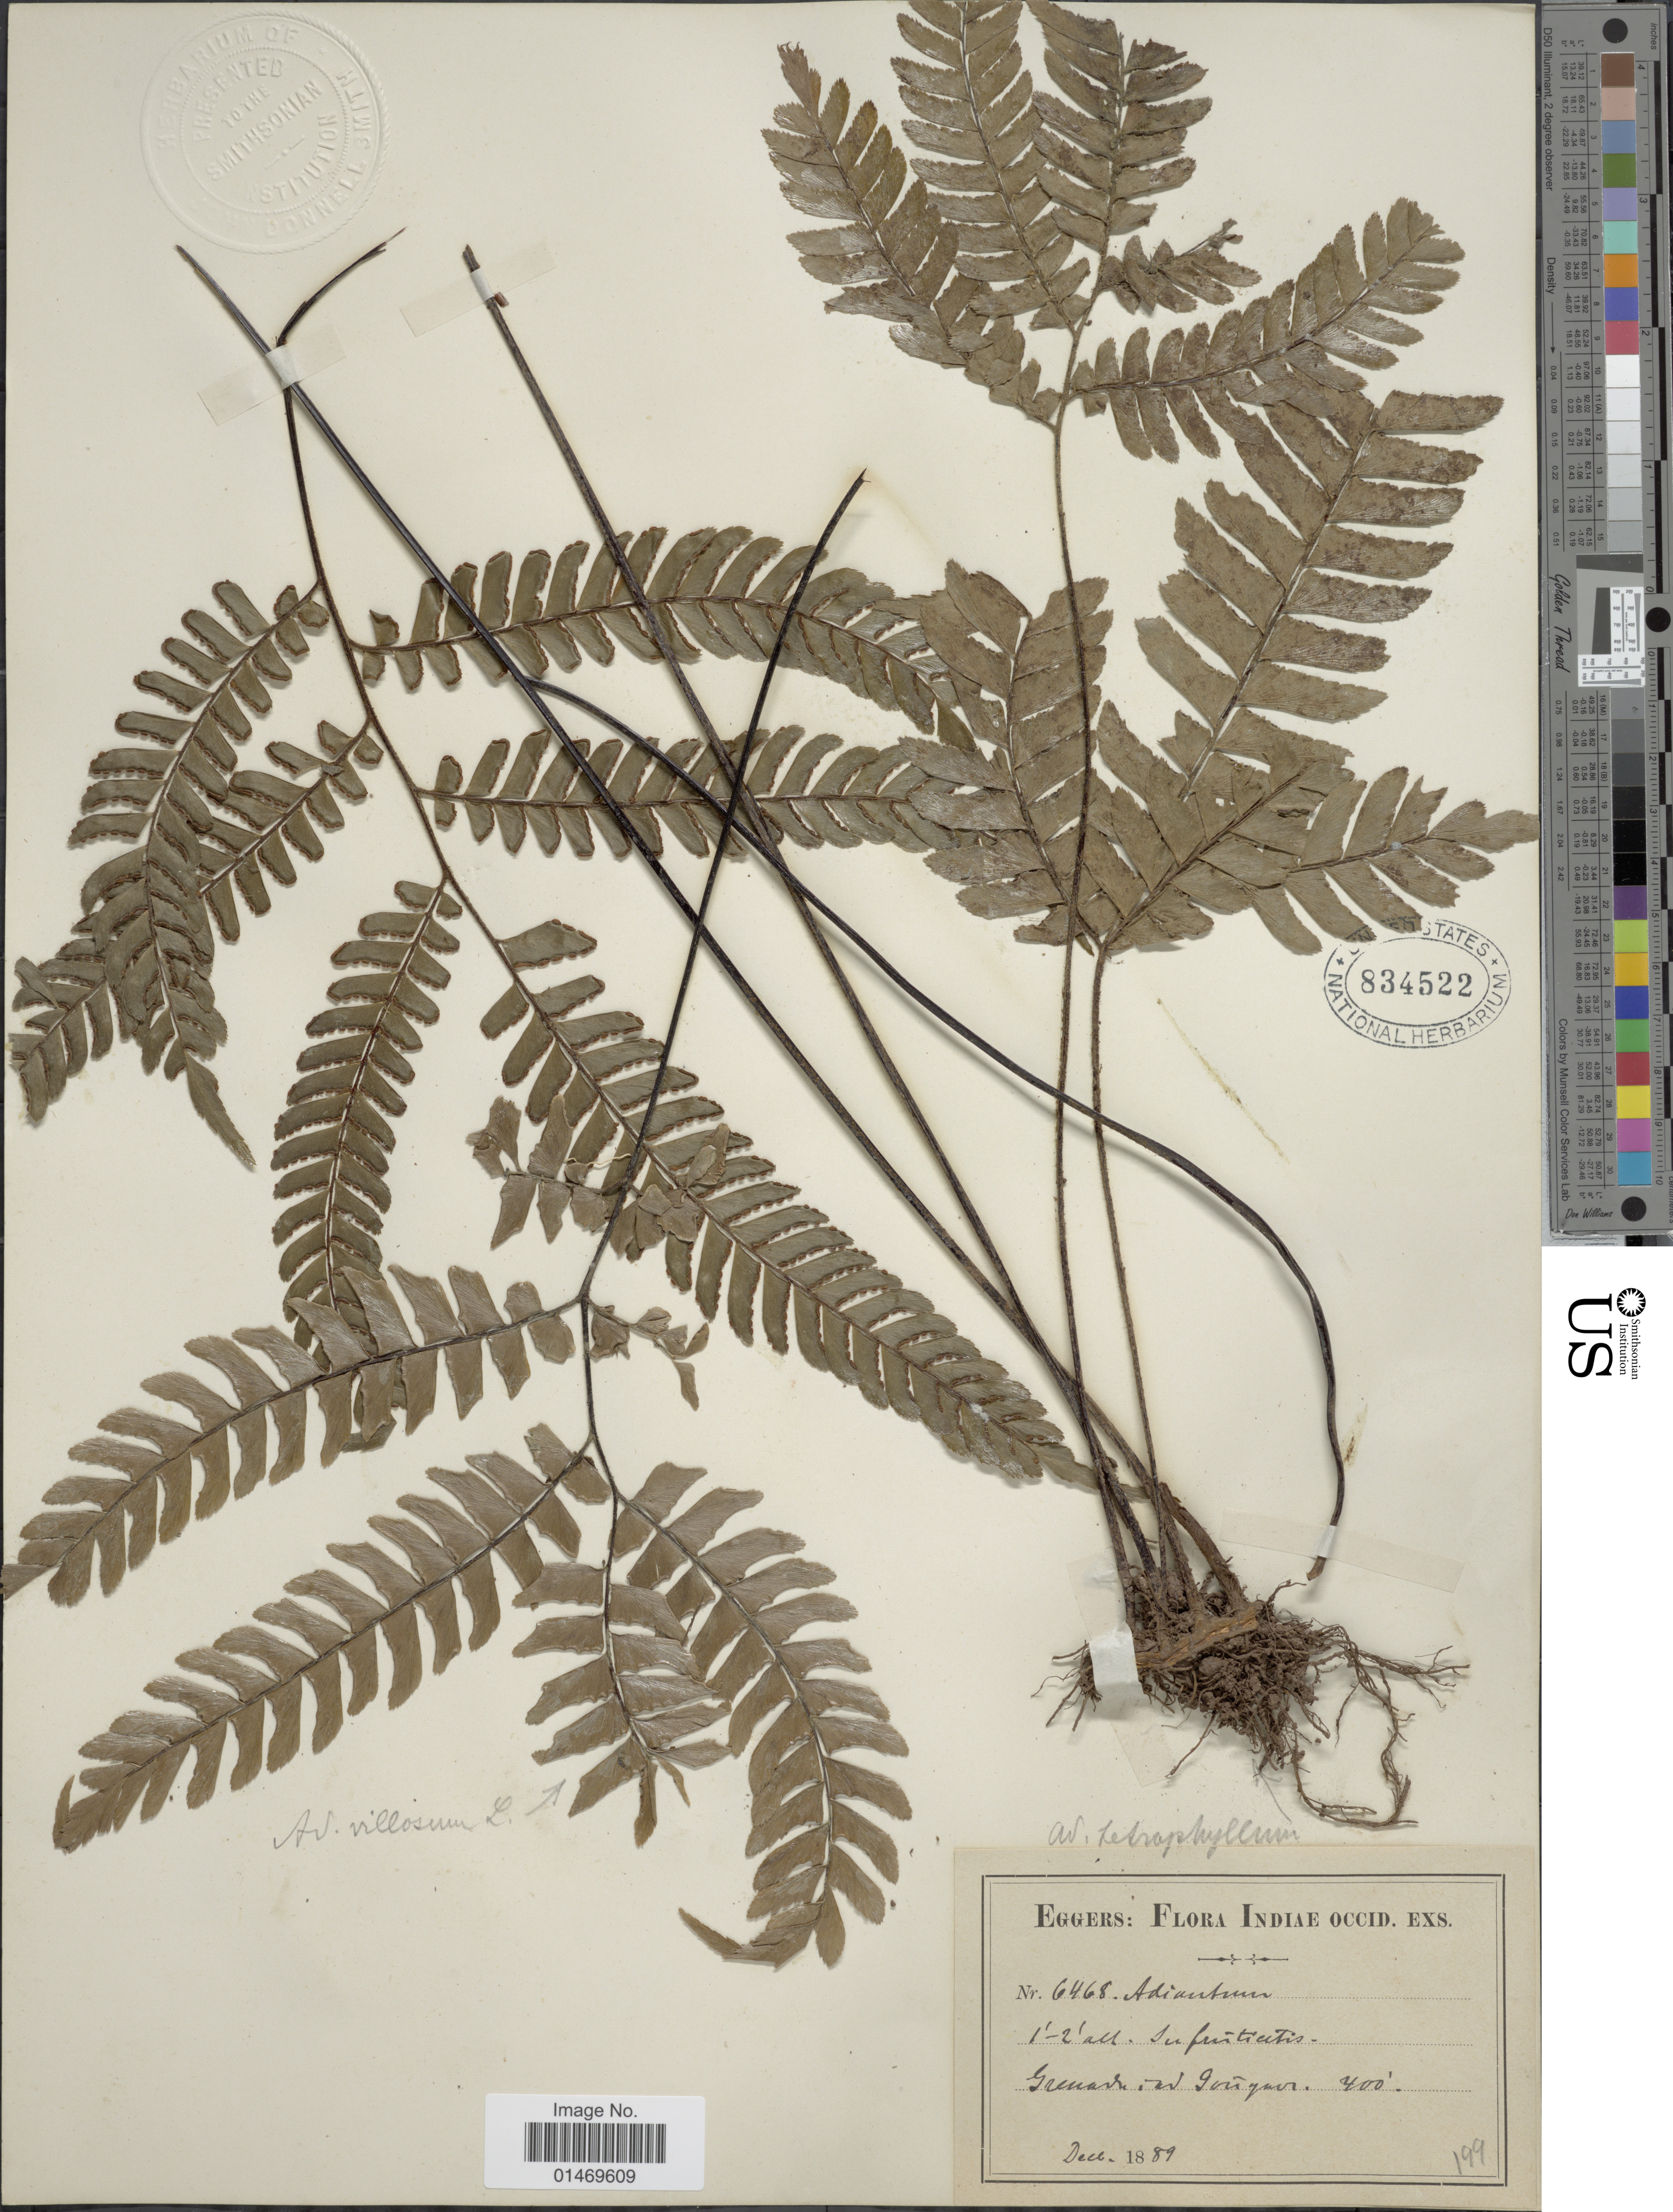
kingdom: Plantae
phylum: Tracheophyta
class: Polypodiopsida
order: Polypodiales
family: Pteridaceae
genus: Adiantum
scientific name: Adiantum tetraphyllum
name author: Humb. & Bonpl. ex Willd.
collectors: -. Eggers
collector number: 6468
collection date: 1889-12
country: Grenada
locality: Ad Gouyave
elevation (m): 122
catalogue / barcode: US 834522